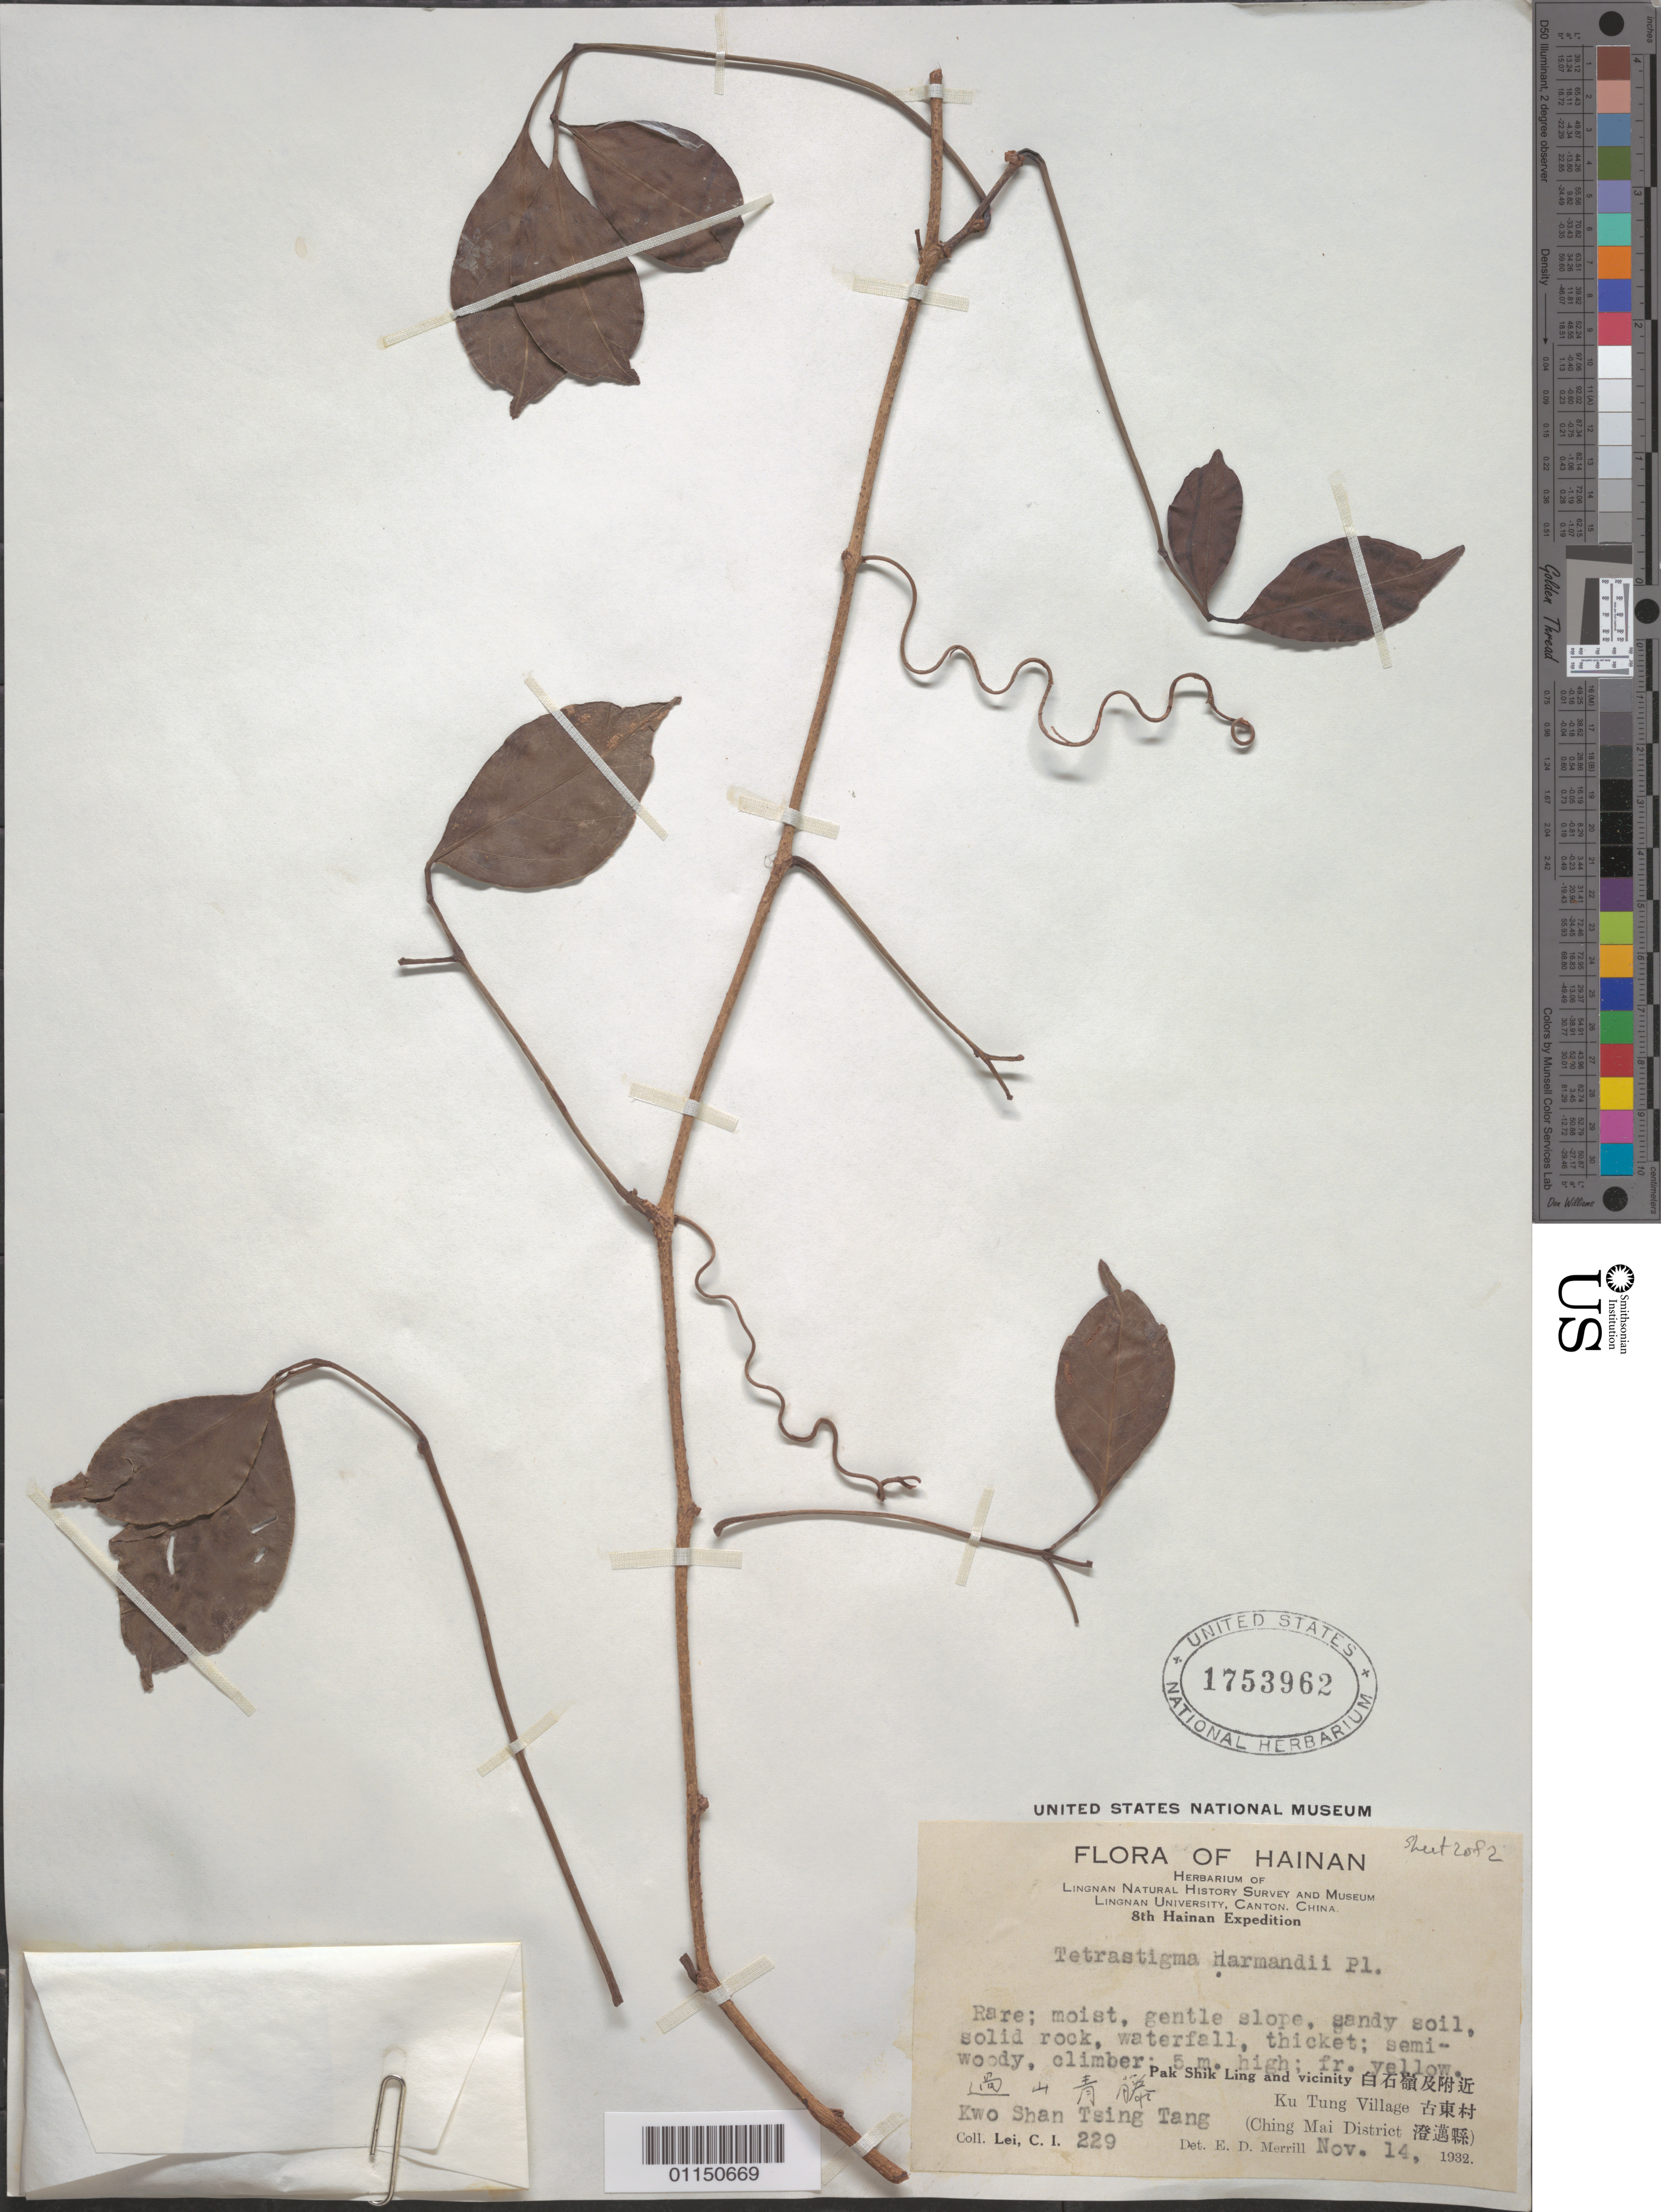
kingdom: Plantae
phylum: Tracheophyta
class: Magnoliopsida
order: Vitales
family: Vitaceae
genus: Tetrastigma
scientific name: Tetrastigma harmandii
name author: Planch.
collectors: C. I. Lei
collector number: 229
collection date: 1932-11-14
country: China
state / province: Hainan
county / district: Ching Mai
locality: Pak Shik Ling and vicinity. Ku Tung Village.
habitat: Rare; moist, gentle slope, sandy soil, solid rock, waterfall, thicket; semi-woody, climber.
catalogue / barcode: US 1753962